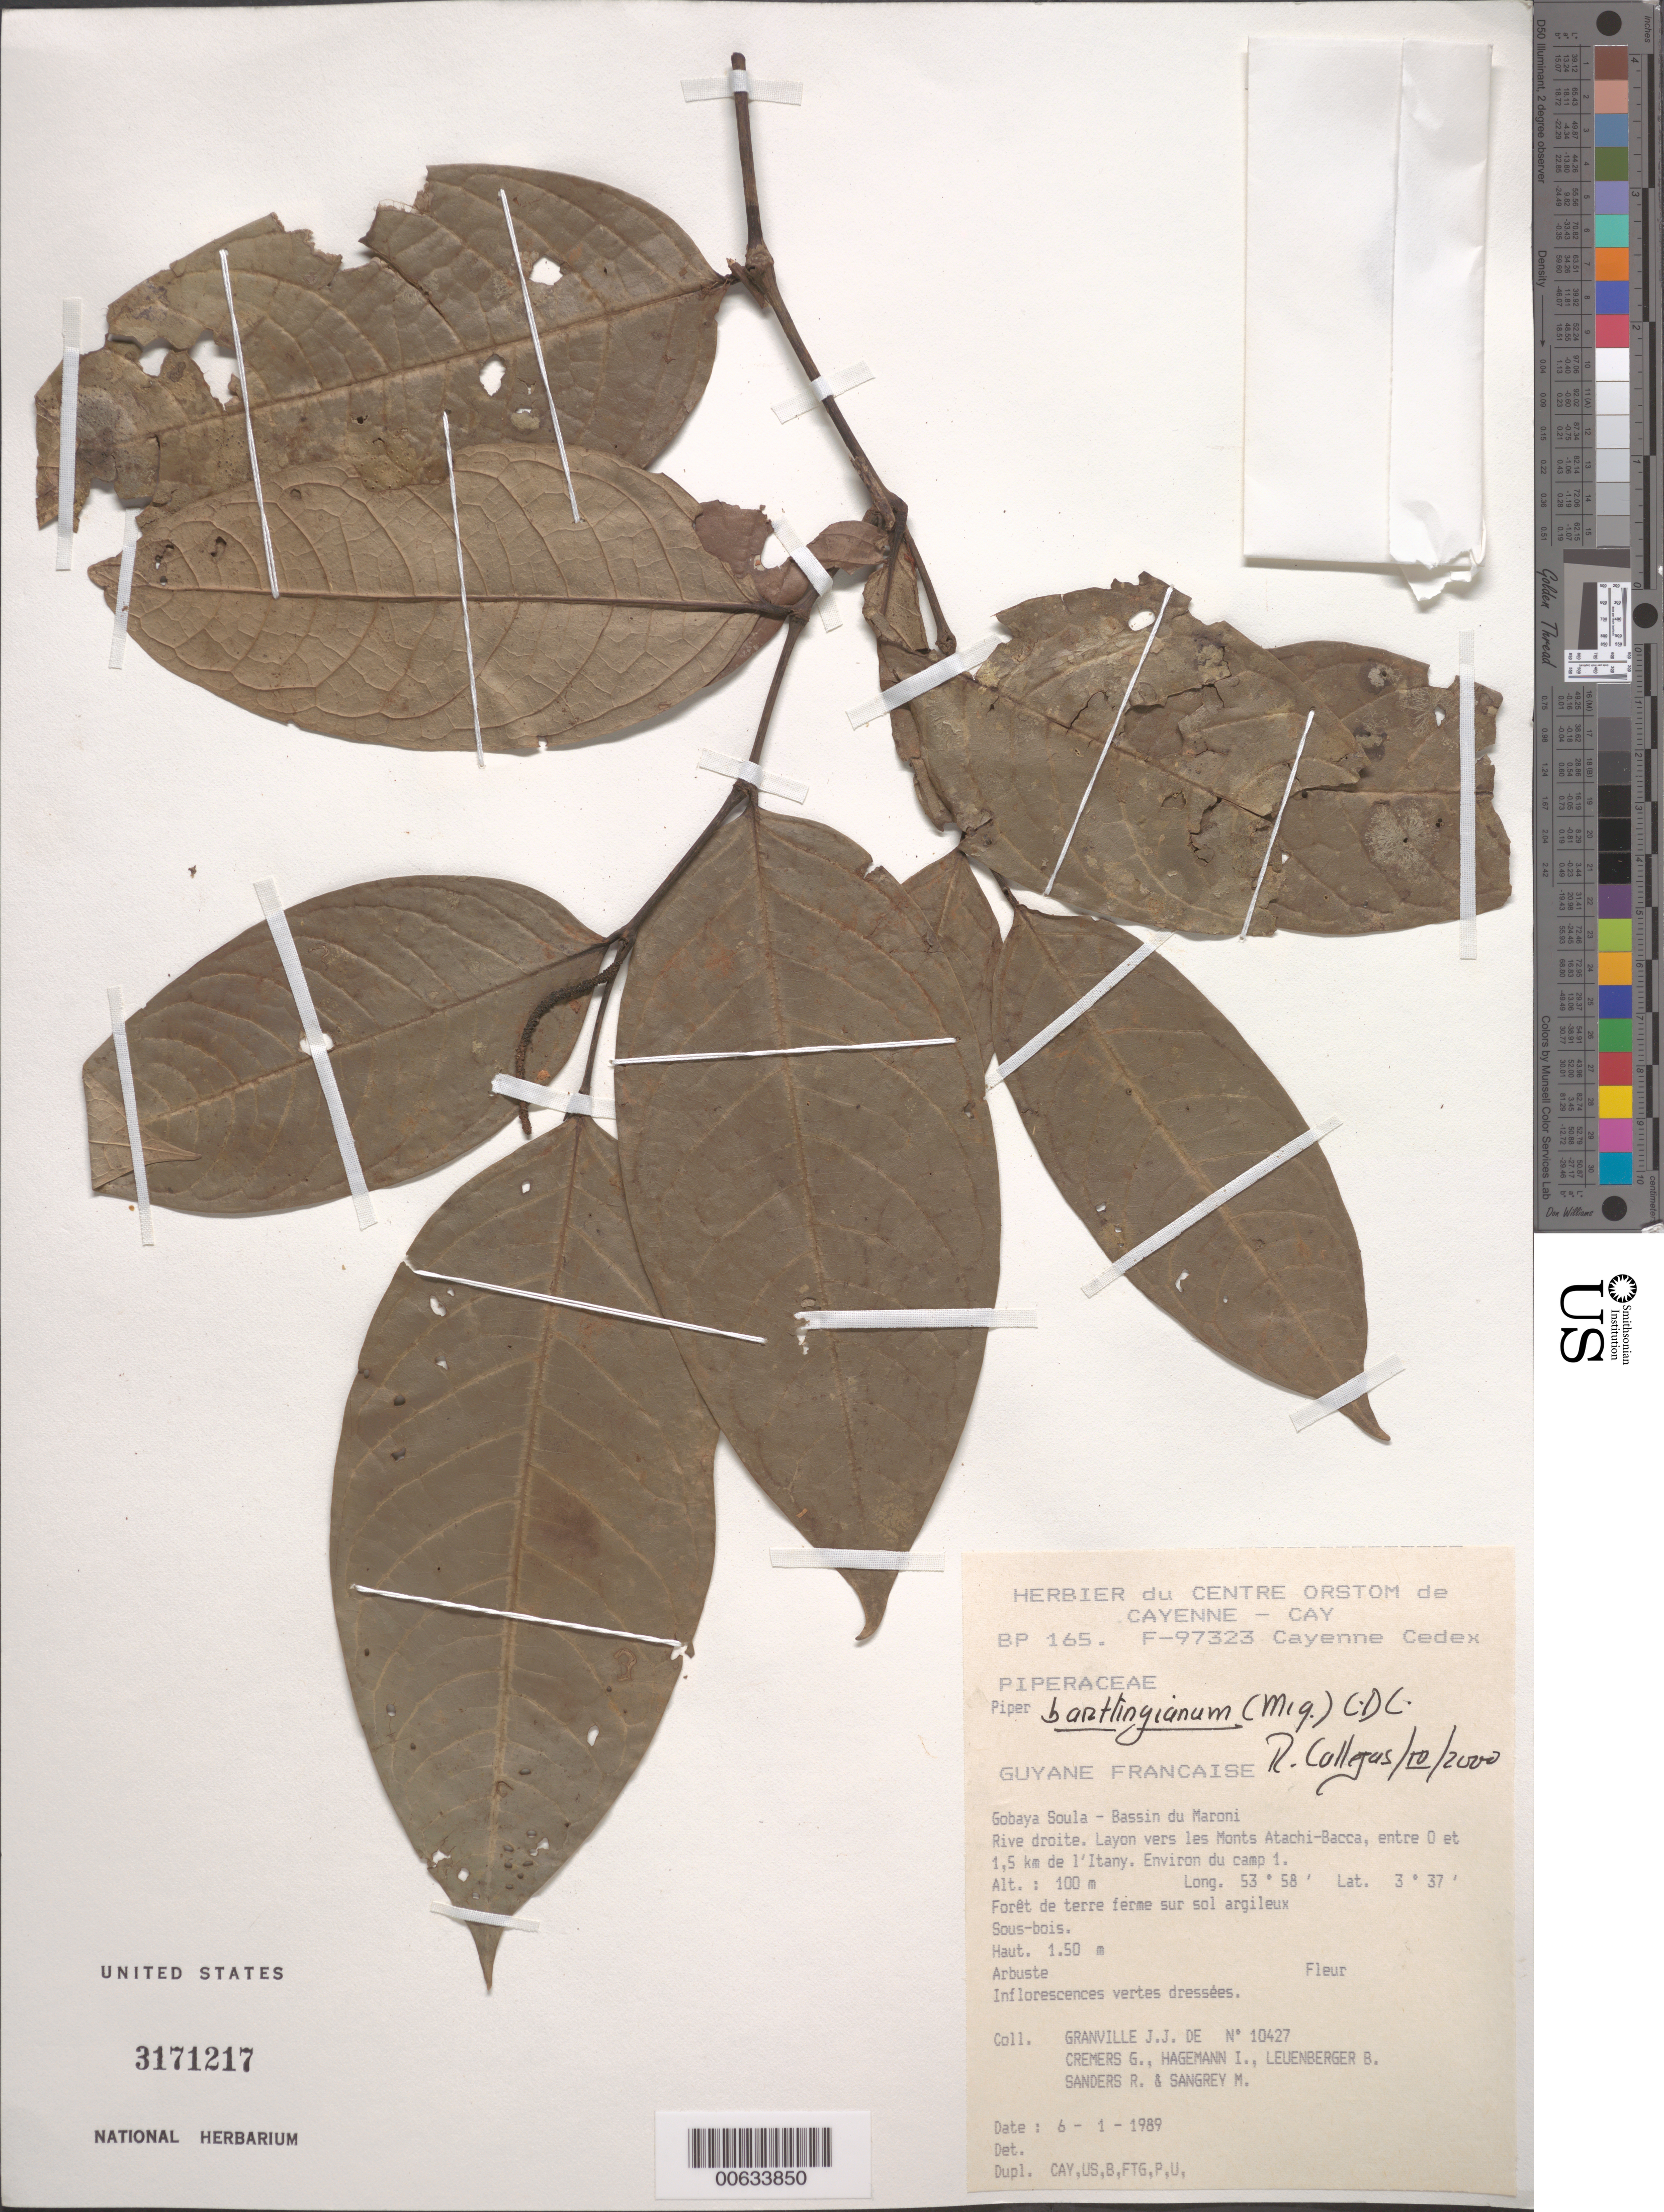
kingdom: Plantae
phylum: Tracheophyta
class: Magnoliopsida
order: Piperales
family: Piperaceae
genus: Piper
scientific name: Piper bartlingianum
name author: (Miq.) C. DC.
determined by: Callejas, Ricardo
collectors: J.-J. de Granville, G. Cremers, J. Hagemann, B. E. Leuenberger & M. S. Sangrey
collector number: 10427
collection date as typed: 6-Jan-89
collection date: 1989-01-06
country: French Guiana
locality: Gobaya Soula, Bassin du Maroni, layon vers Monts Atachi-Bacca, rive droite, entre 0 et 1.5 km de l'Itany. Environ du camp 1.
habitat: Forêt de terre ferme sur sol argileux. Sous bois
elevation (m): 100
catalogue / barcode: US 3171217